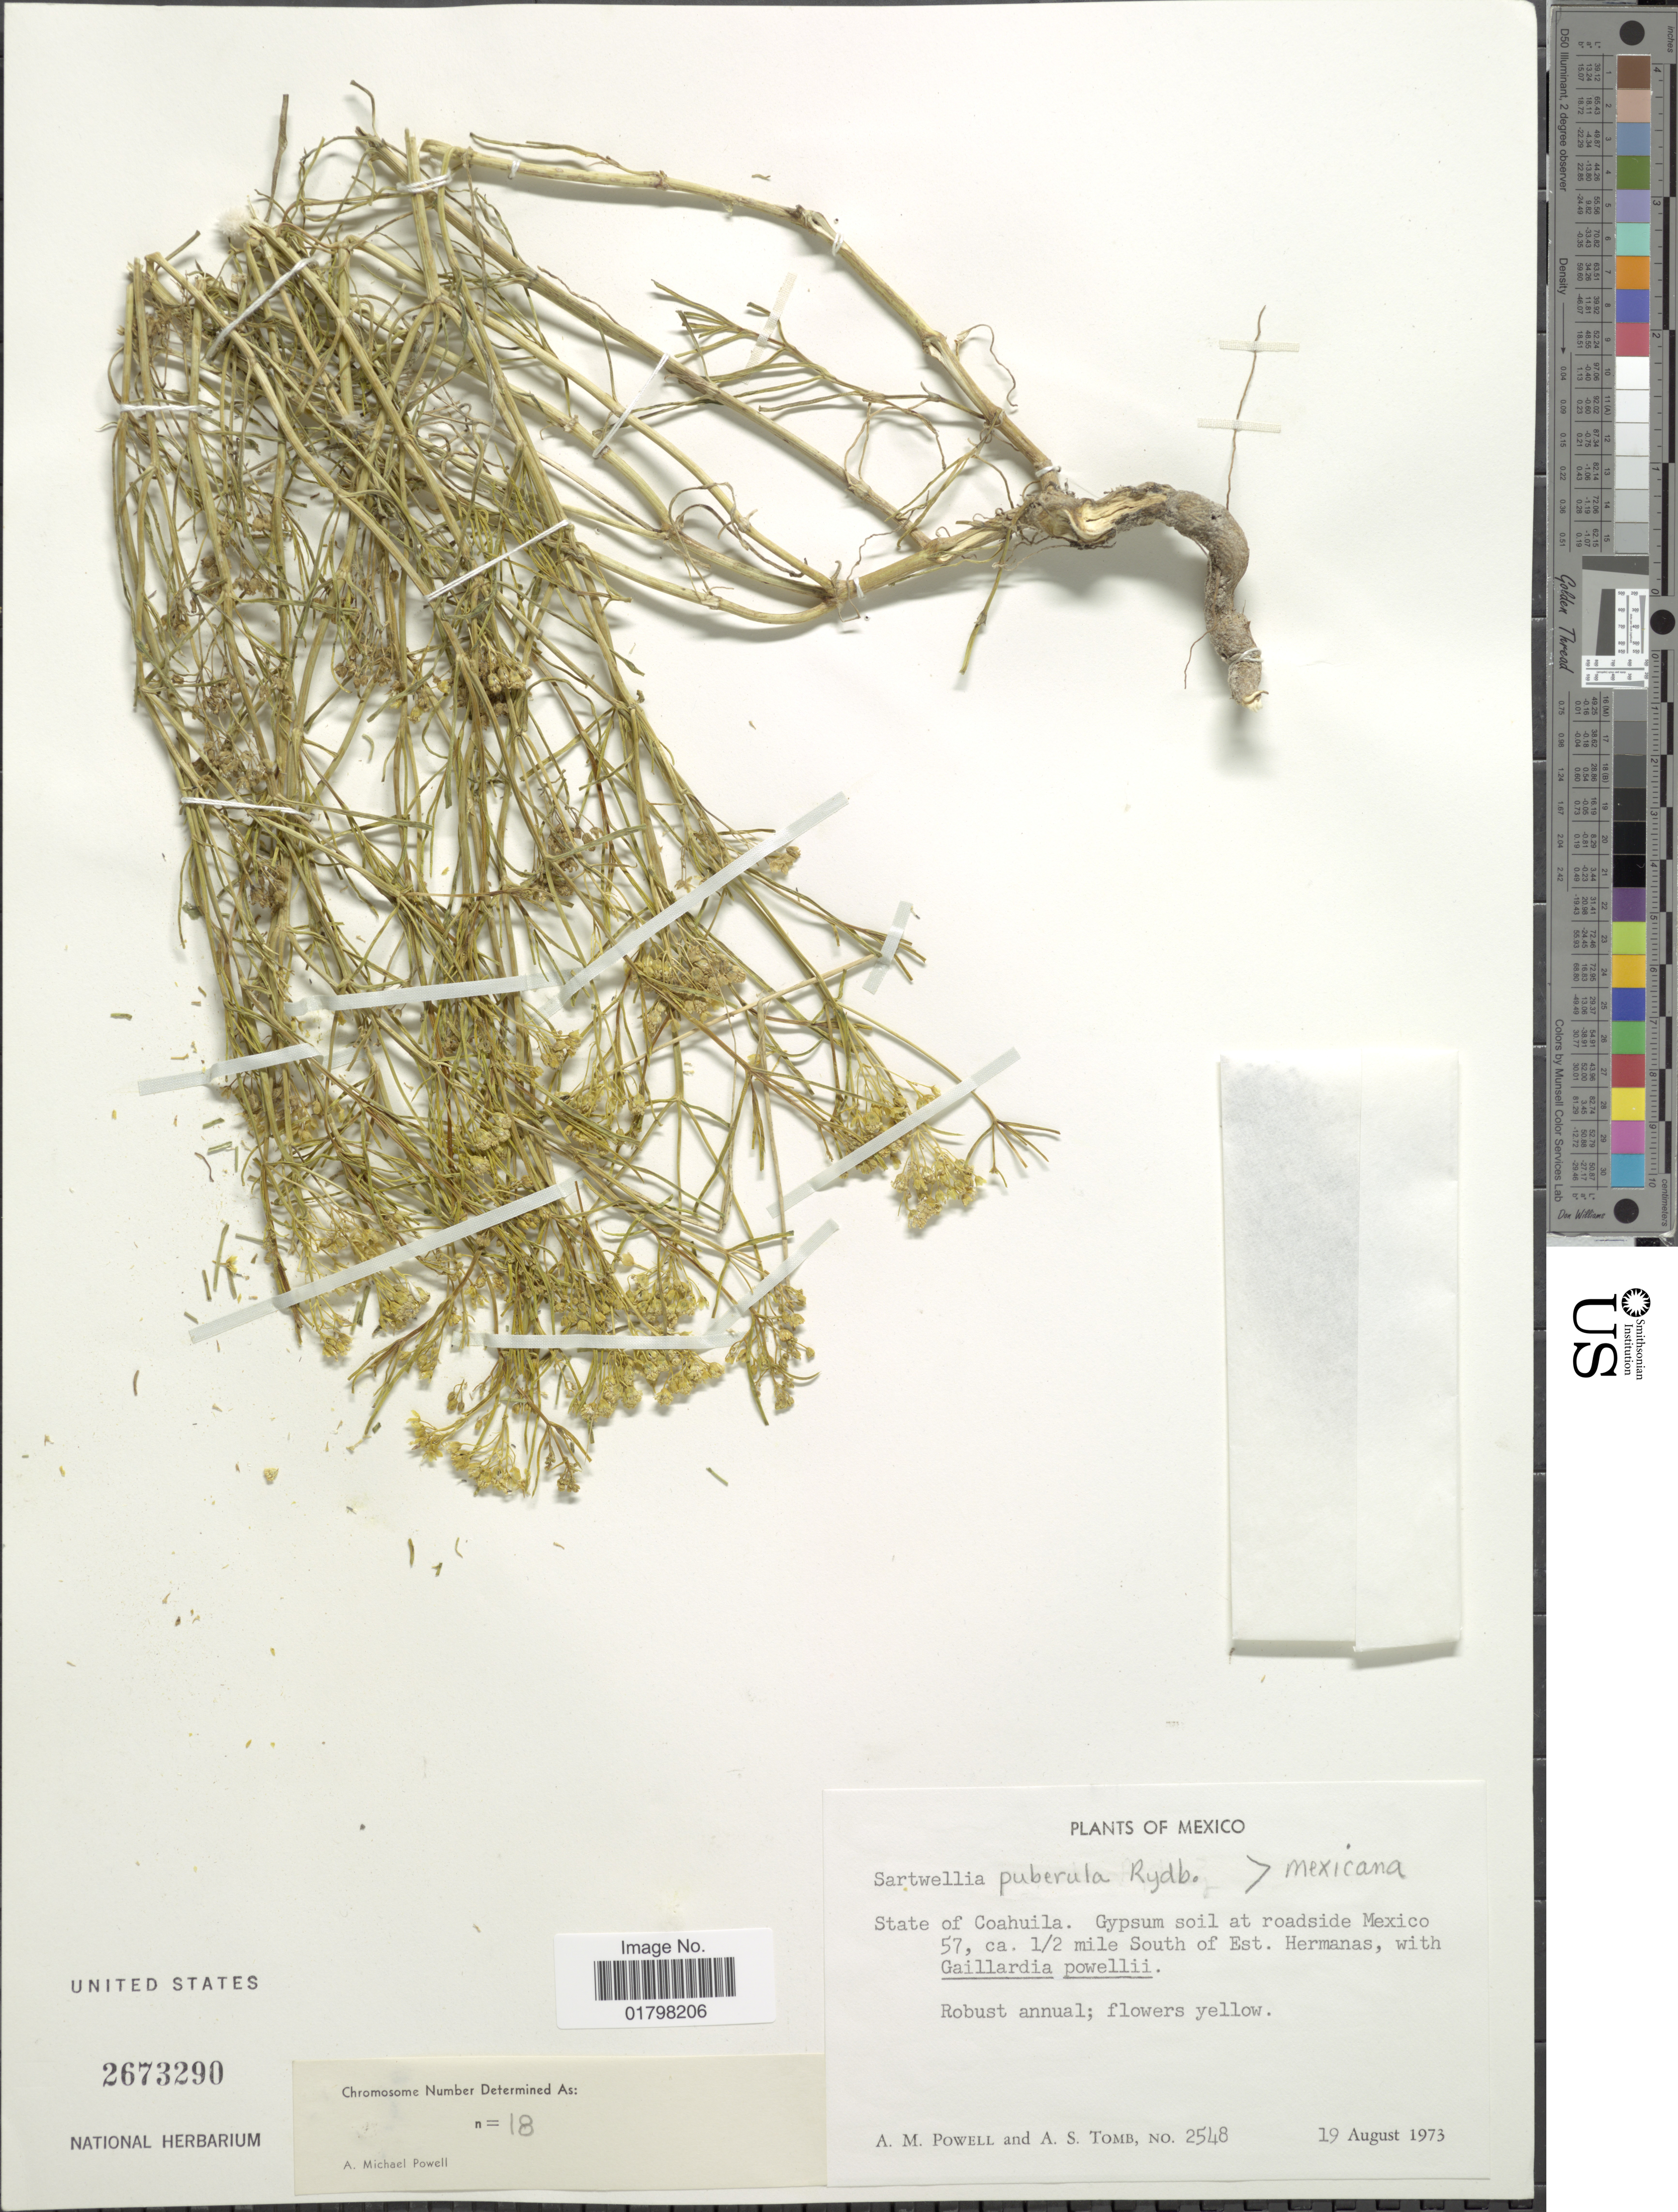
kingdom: Plantae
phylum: Tracheophyta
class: Magnoliopsida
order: Asterales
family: Asteraceae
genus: Sartwellia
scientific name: Sartwellia puberula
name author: Rydb.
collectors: A. M. Powell & A. Tomb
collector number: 2548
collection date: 1973-08-19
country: Mexico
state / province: Coahuila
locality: State of Coahuila. Gypsum soil at roadside Mexico 57, ca. 1/2 mile South of Est. Hermanas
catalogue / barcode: US 2673290